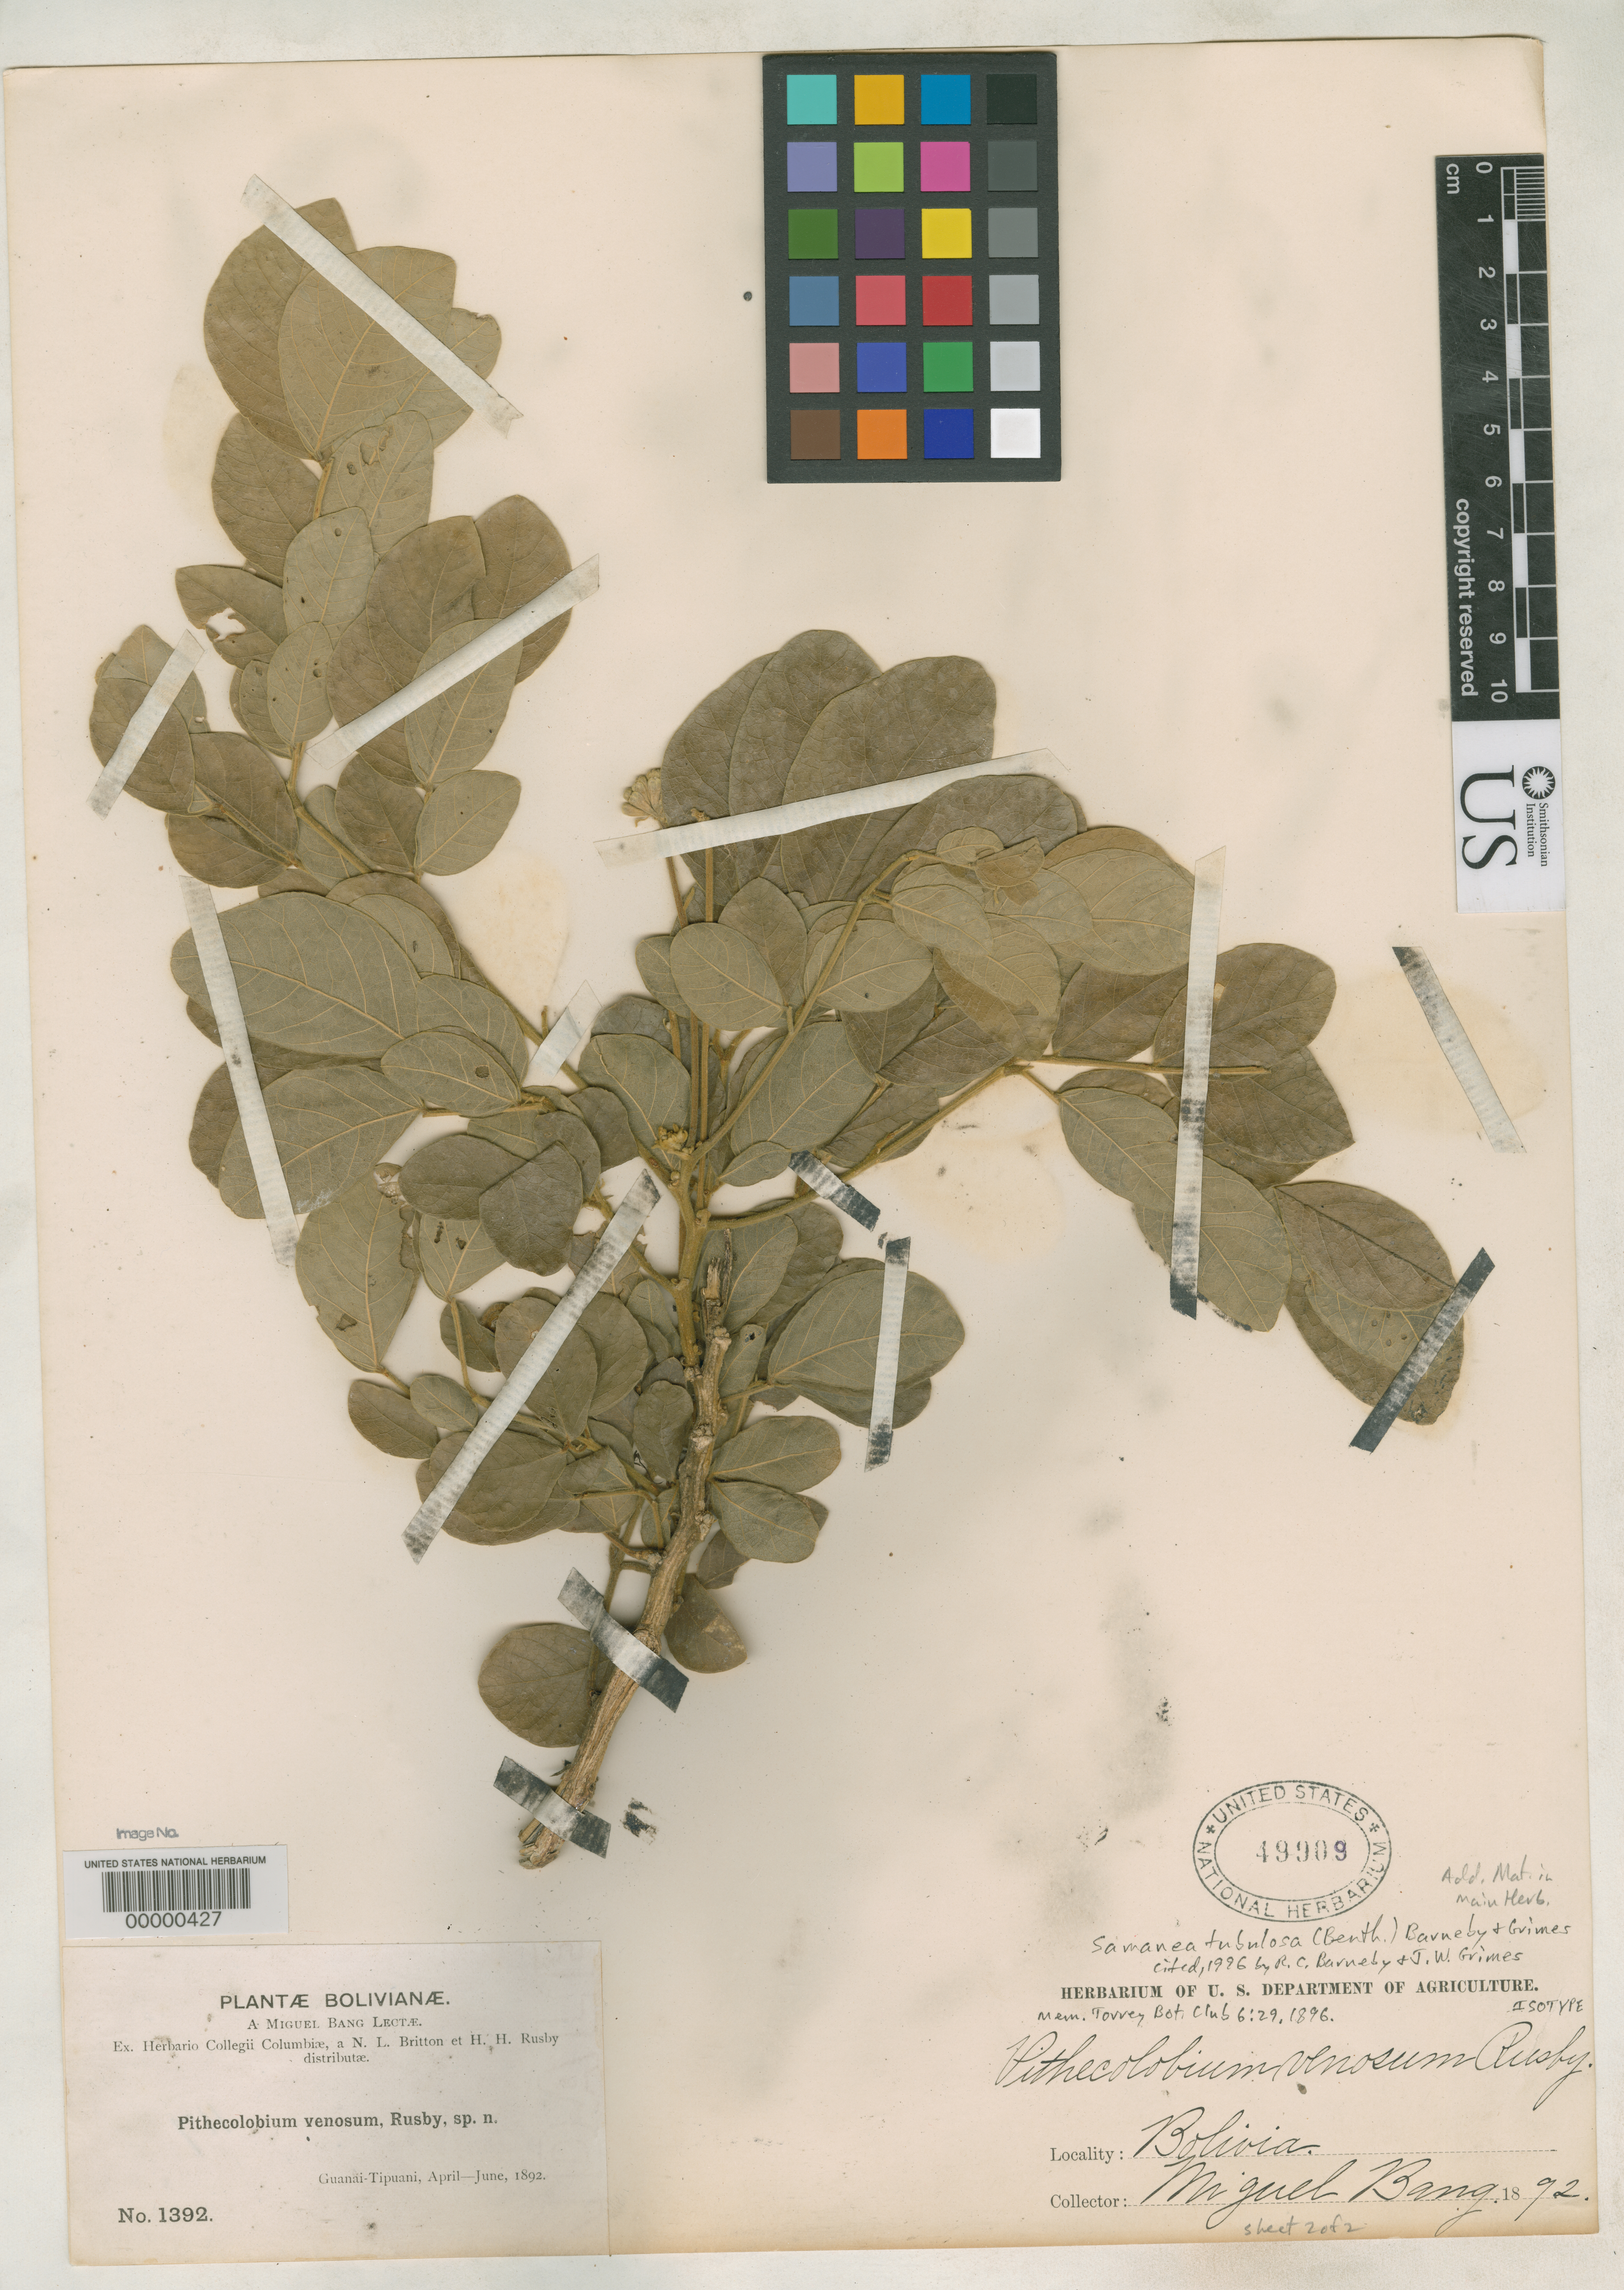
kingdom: Plantae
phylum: Tracheophyta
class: Magnoliopsida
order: Fabales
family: Fabaceae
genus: Pithecellobium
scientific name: Pithecellobium venosum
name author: Rusby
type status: Isotype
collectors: M. Bang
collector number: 1392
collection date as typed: Apr 1892 to -- Jun 1892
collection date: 1892-04/1892-06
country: Bolivia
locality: Between Guanai and Tipuani.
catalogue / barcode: US 49909